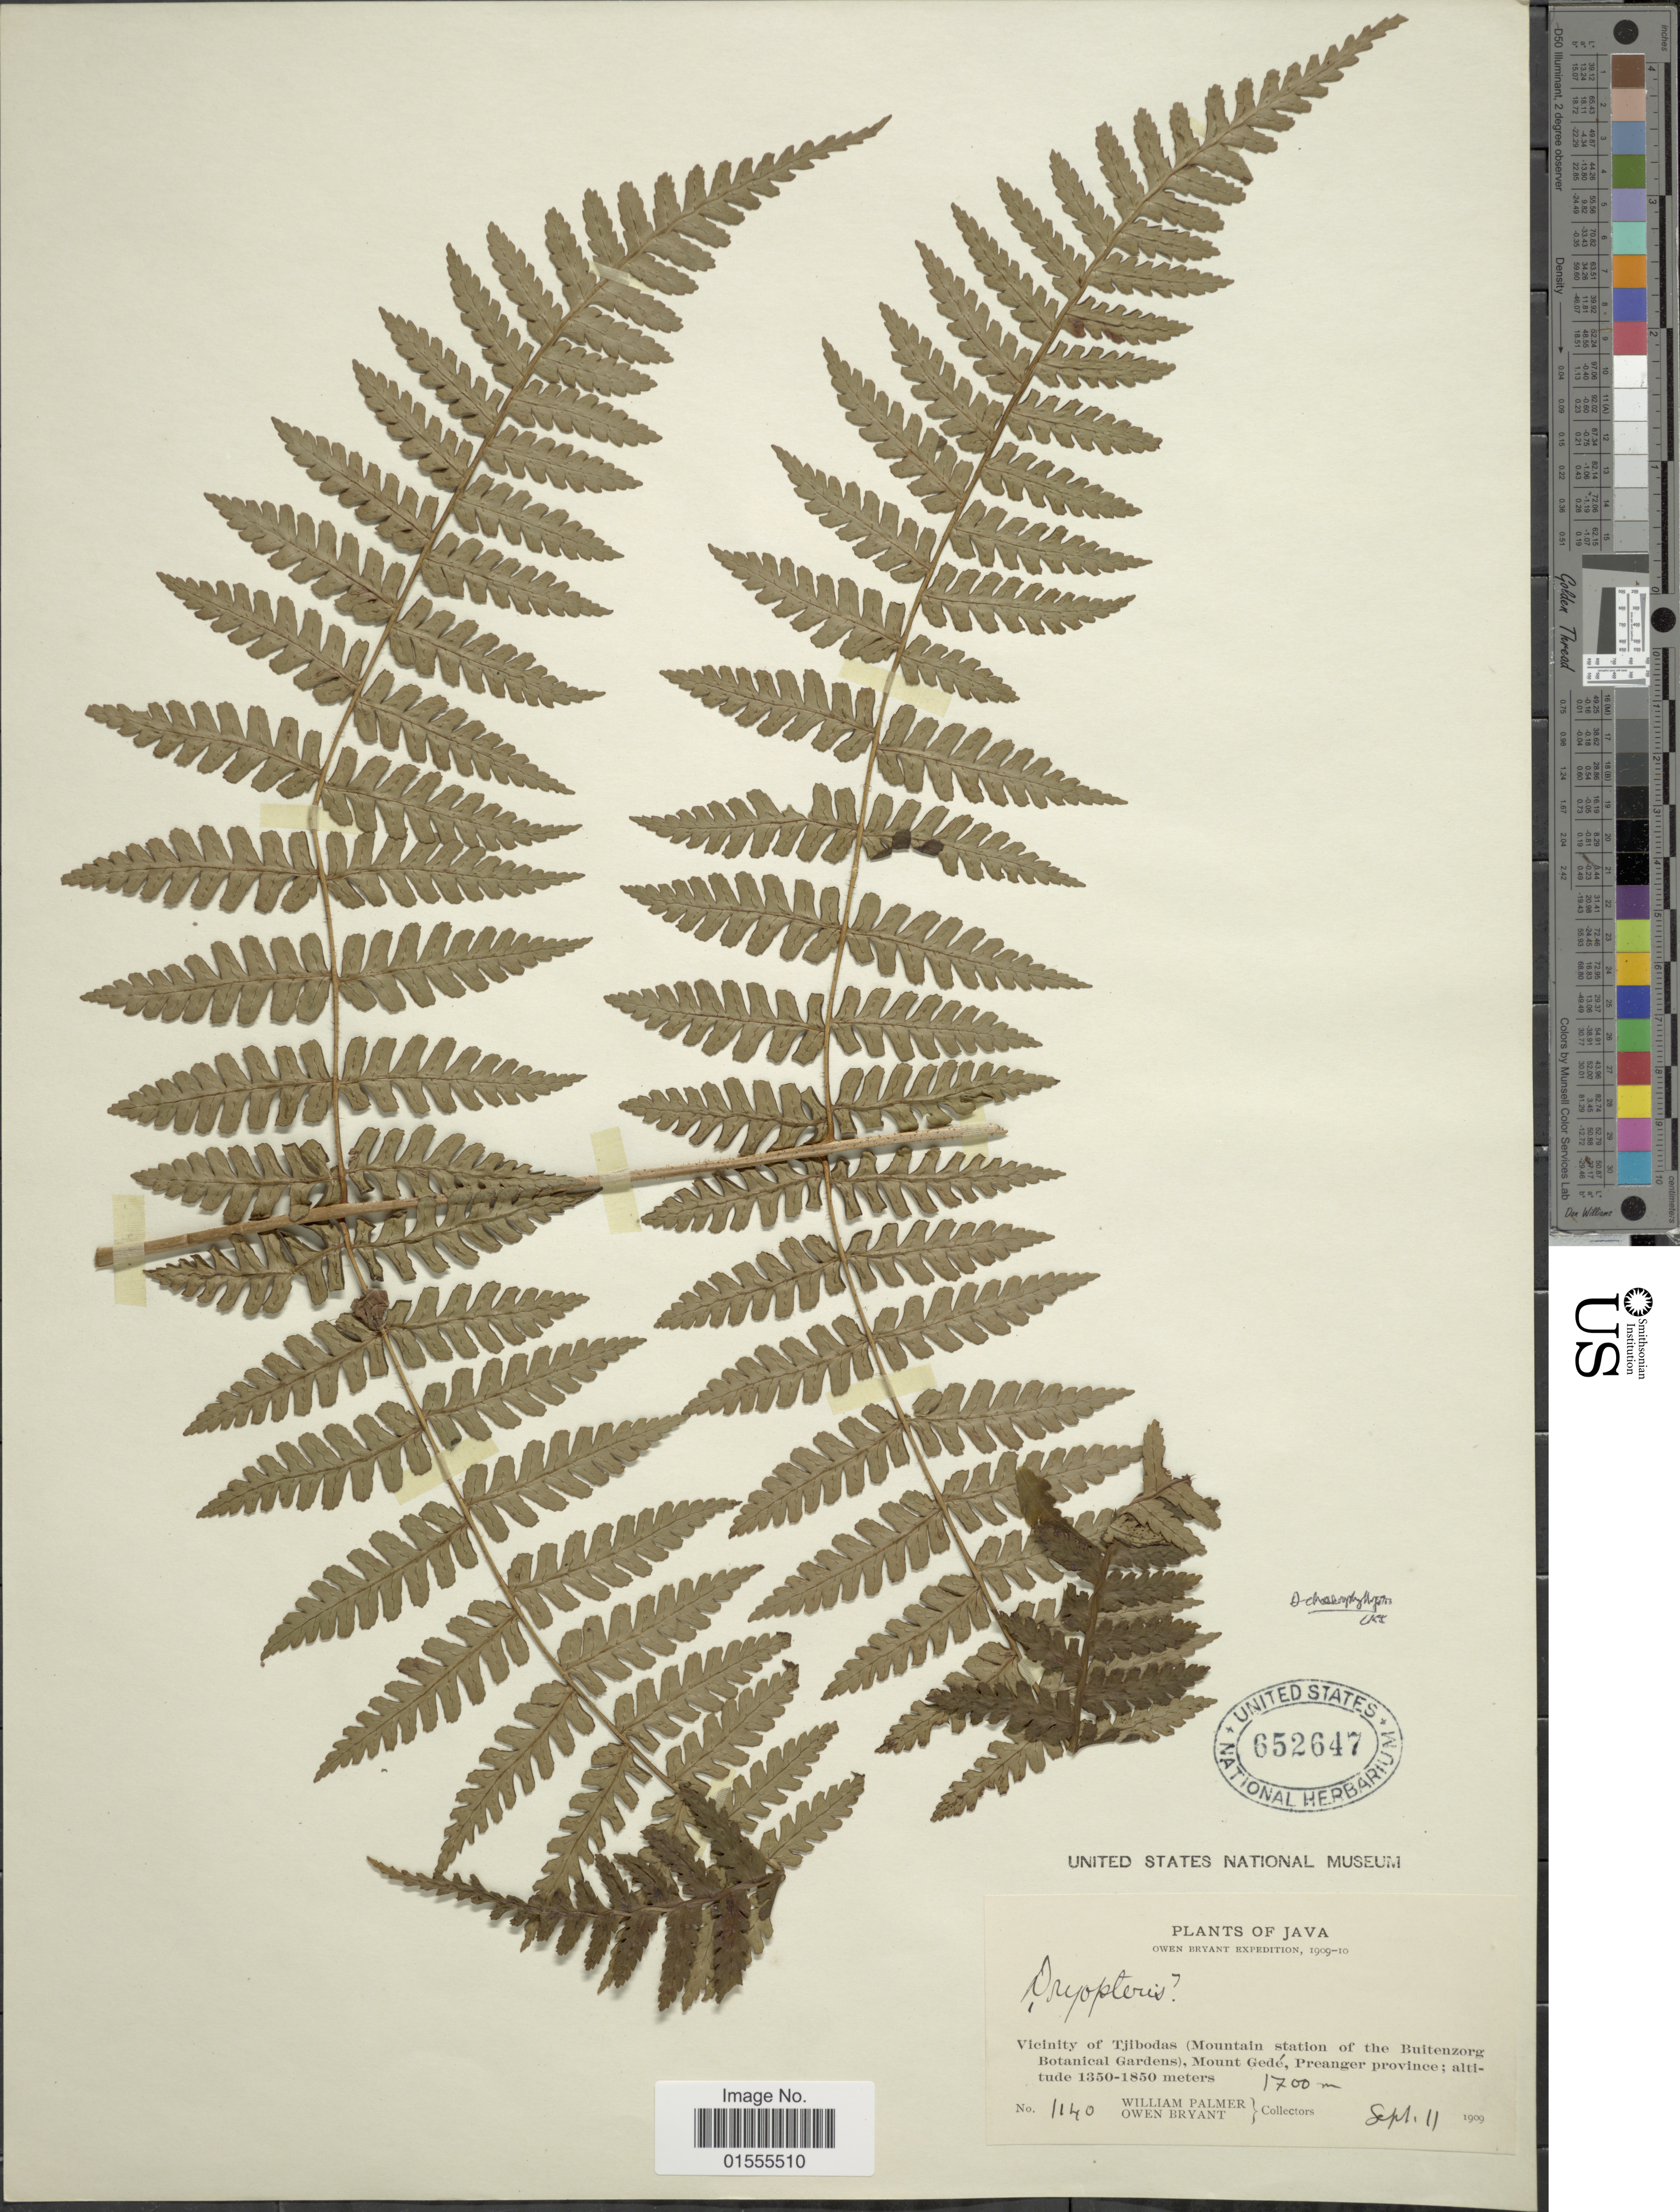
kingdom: Plantae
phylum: Tracheophyta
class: Polypodiopsida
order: Polypodiales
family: Dryopteridaceae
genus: Dryopteris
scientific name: Dryopteris sp.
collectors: W. Palmer & O. Bryant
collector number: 1140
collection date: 1909-09-11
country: Indonesia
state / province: Java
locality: Vicinity of Tjibodas (Mountain station of the Buitenzorg Botanicl Gardens), Mount Gedé, Preanger province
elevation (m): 1700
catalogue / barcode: US 652647